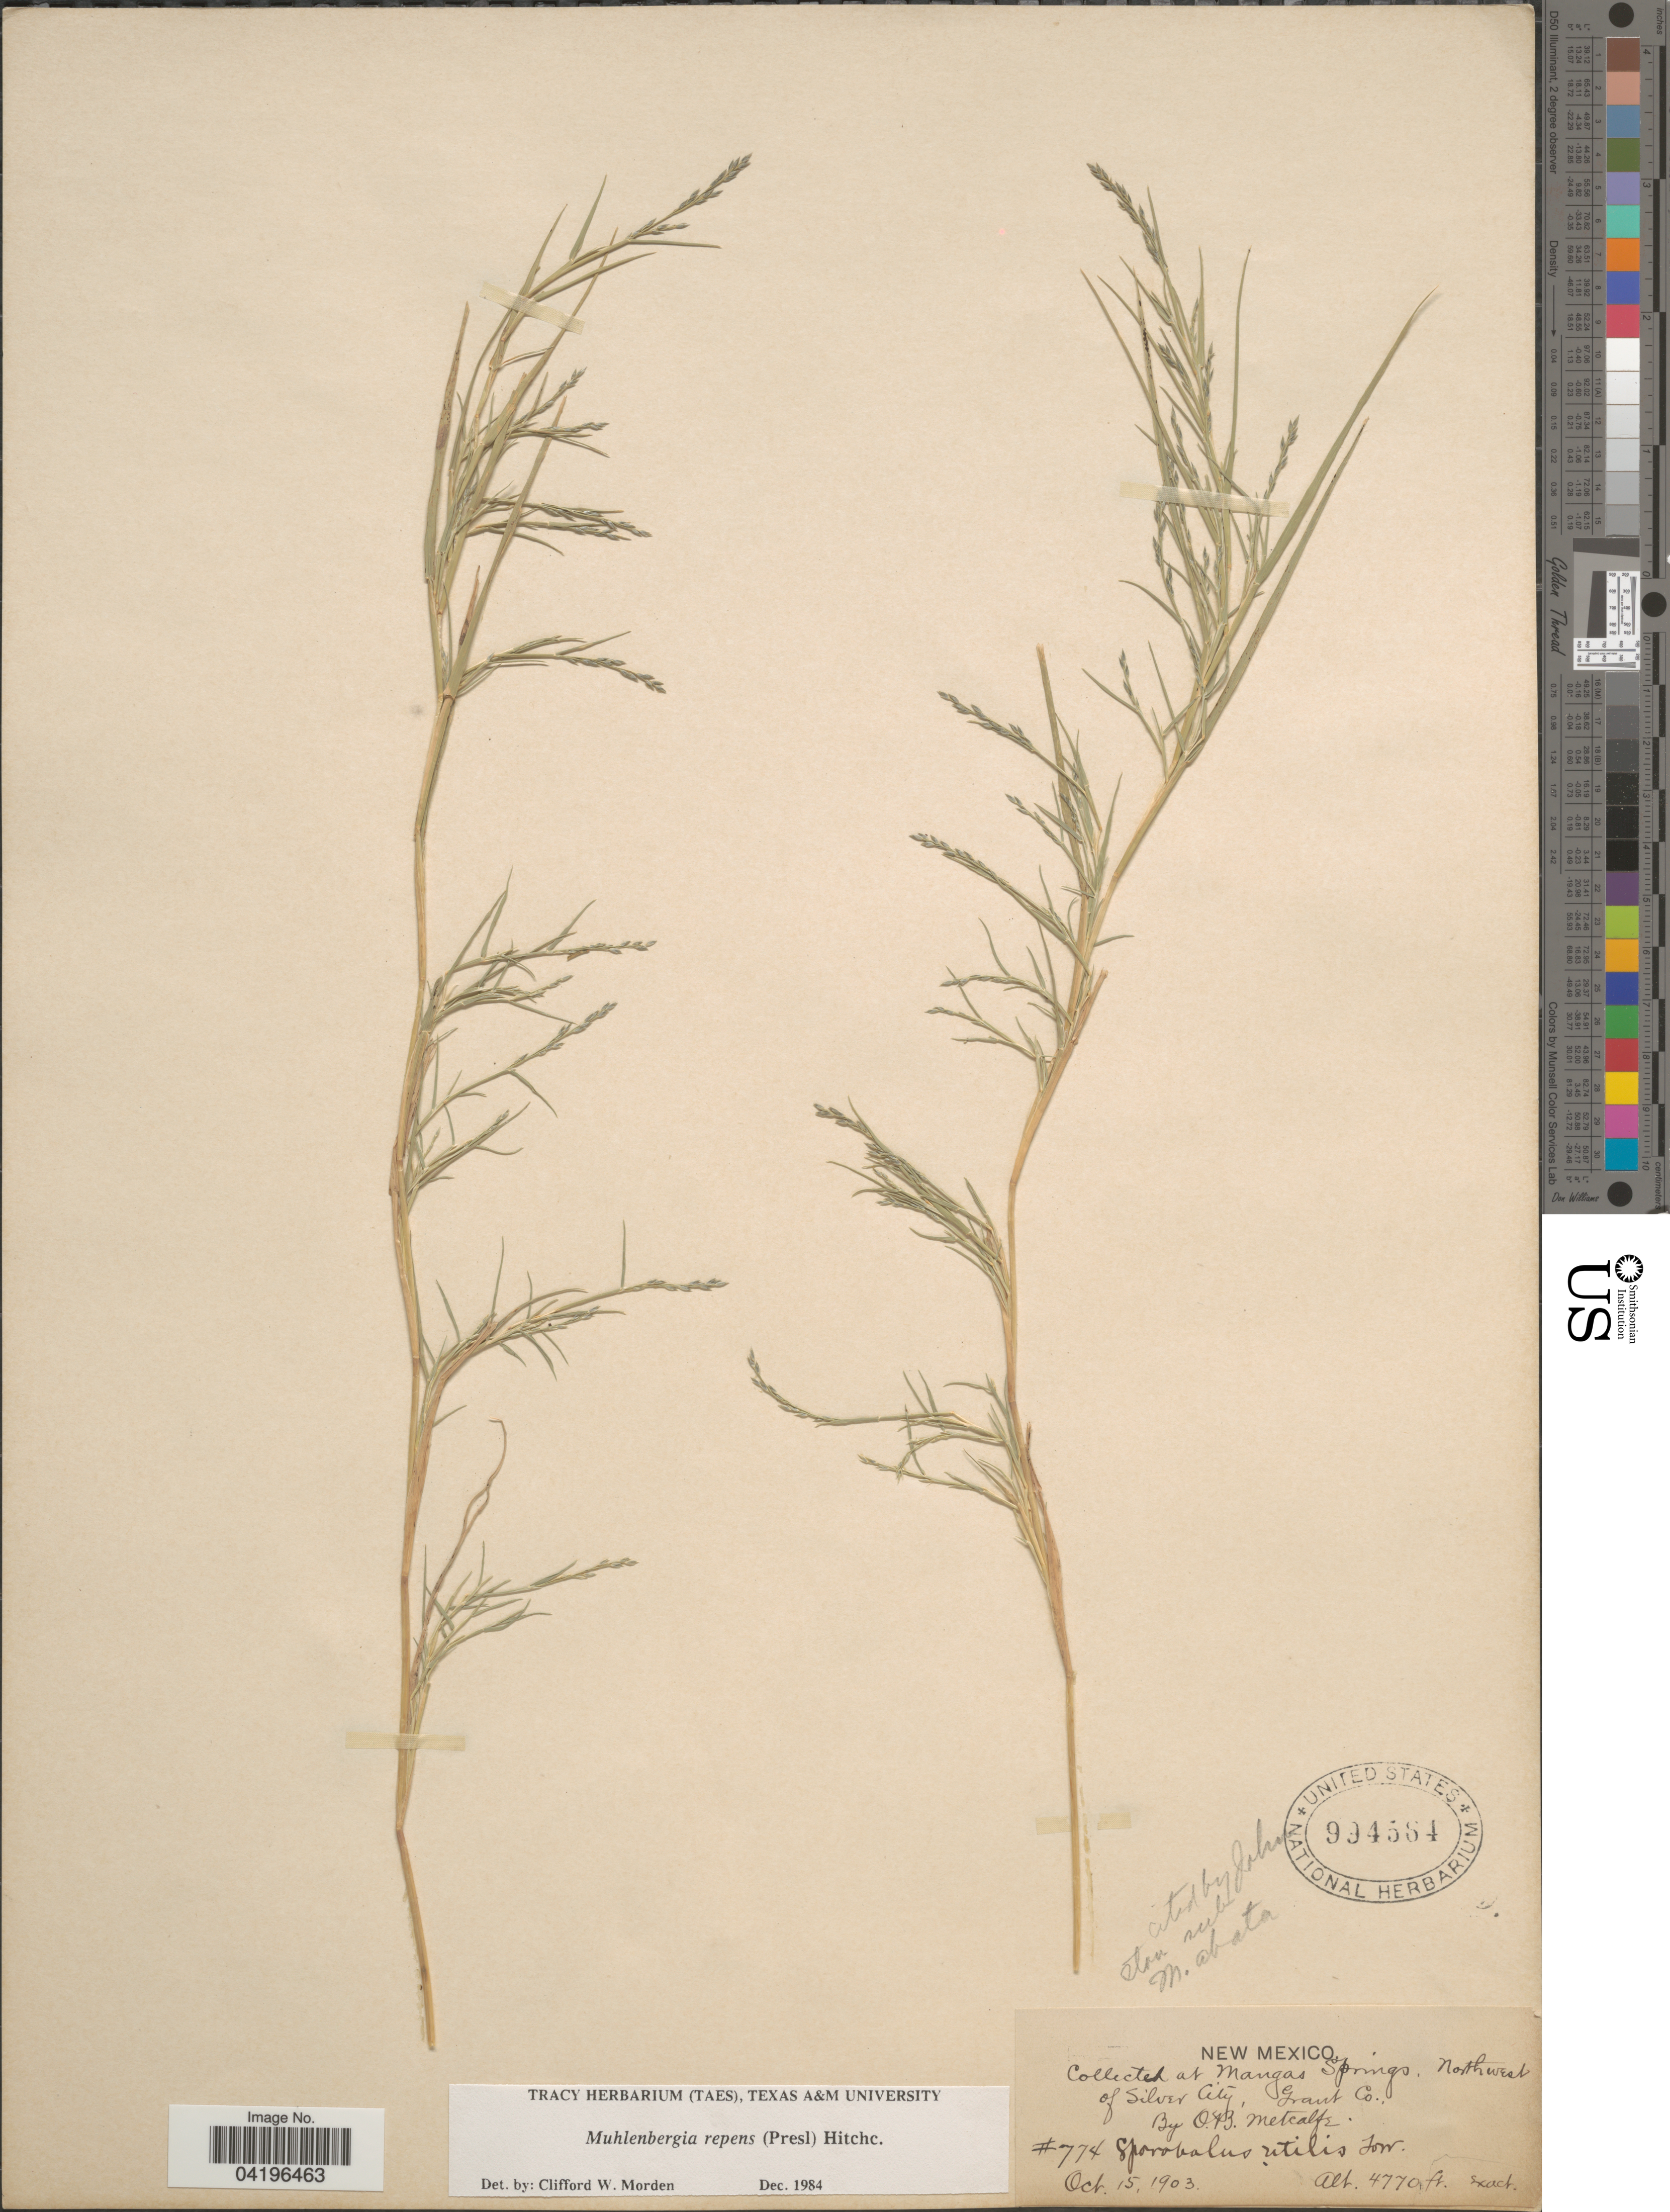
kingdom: Plantae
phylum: Tracheophyta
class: Liliopsida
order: Poales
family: Poaceae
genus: Muhlenbergia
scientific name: Muhlenbergia repens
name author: (J. Presl) Hitchc.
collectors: O. B. Metcalfe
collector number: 774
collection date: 1903-10-15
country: United States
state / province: New Mexico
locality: Mangas Springs, Northwest of Silver City, Grant Co.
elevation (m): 1454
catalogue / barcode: US 994564